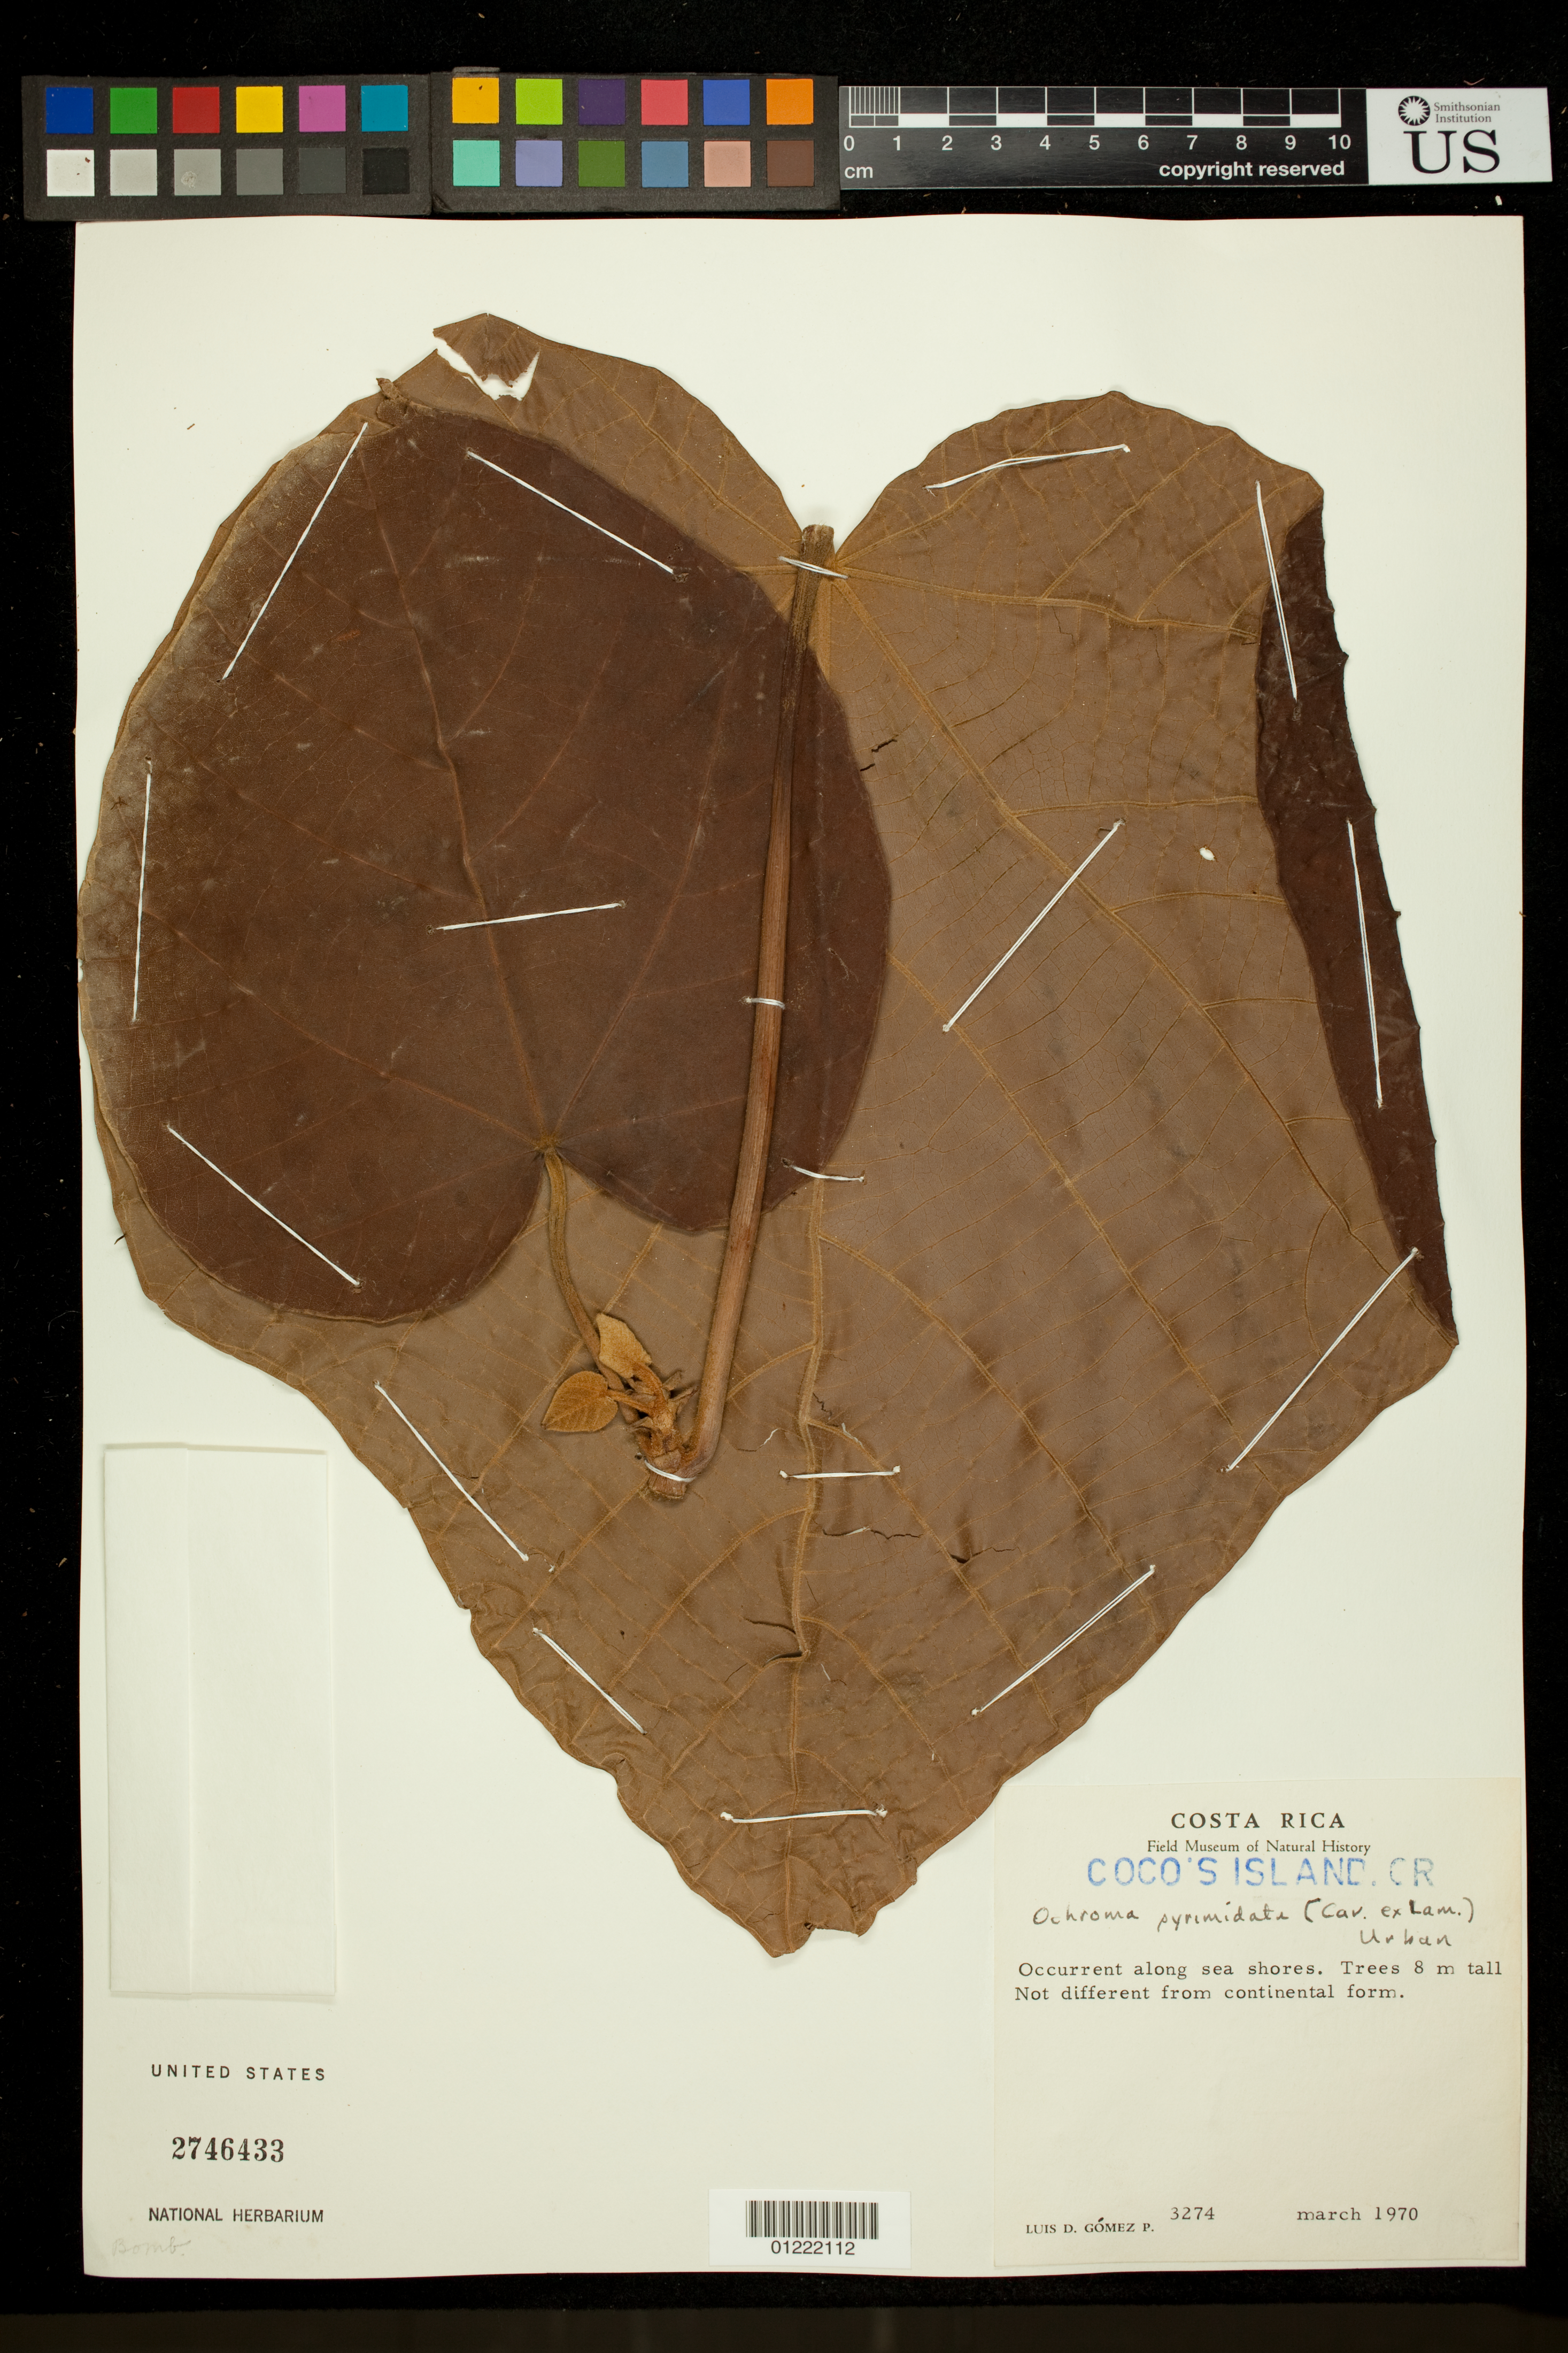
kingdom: Plantae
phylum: Tracheophyta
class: Magnoliopsida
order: Malvales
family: Malvaceae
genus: Ochroma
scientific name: Ochroma pyramidale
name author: (Cav. ex Lam.) Urb.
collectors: L. D. Gómez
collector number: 3274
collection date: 1970-03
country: Costa Rica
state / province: Puntarenas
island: Cocos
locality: Along sea shores.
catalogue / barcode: US 2746433